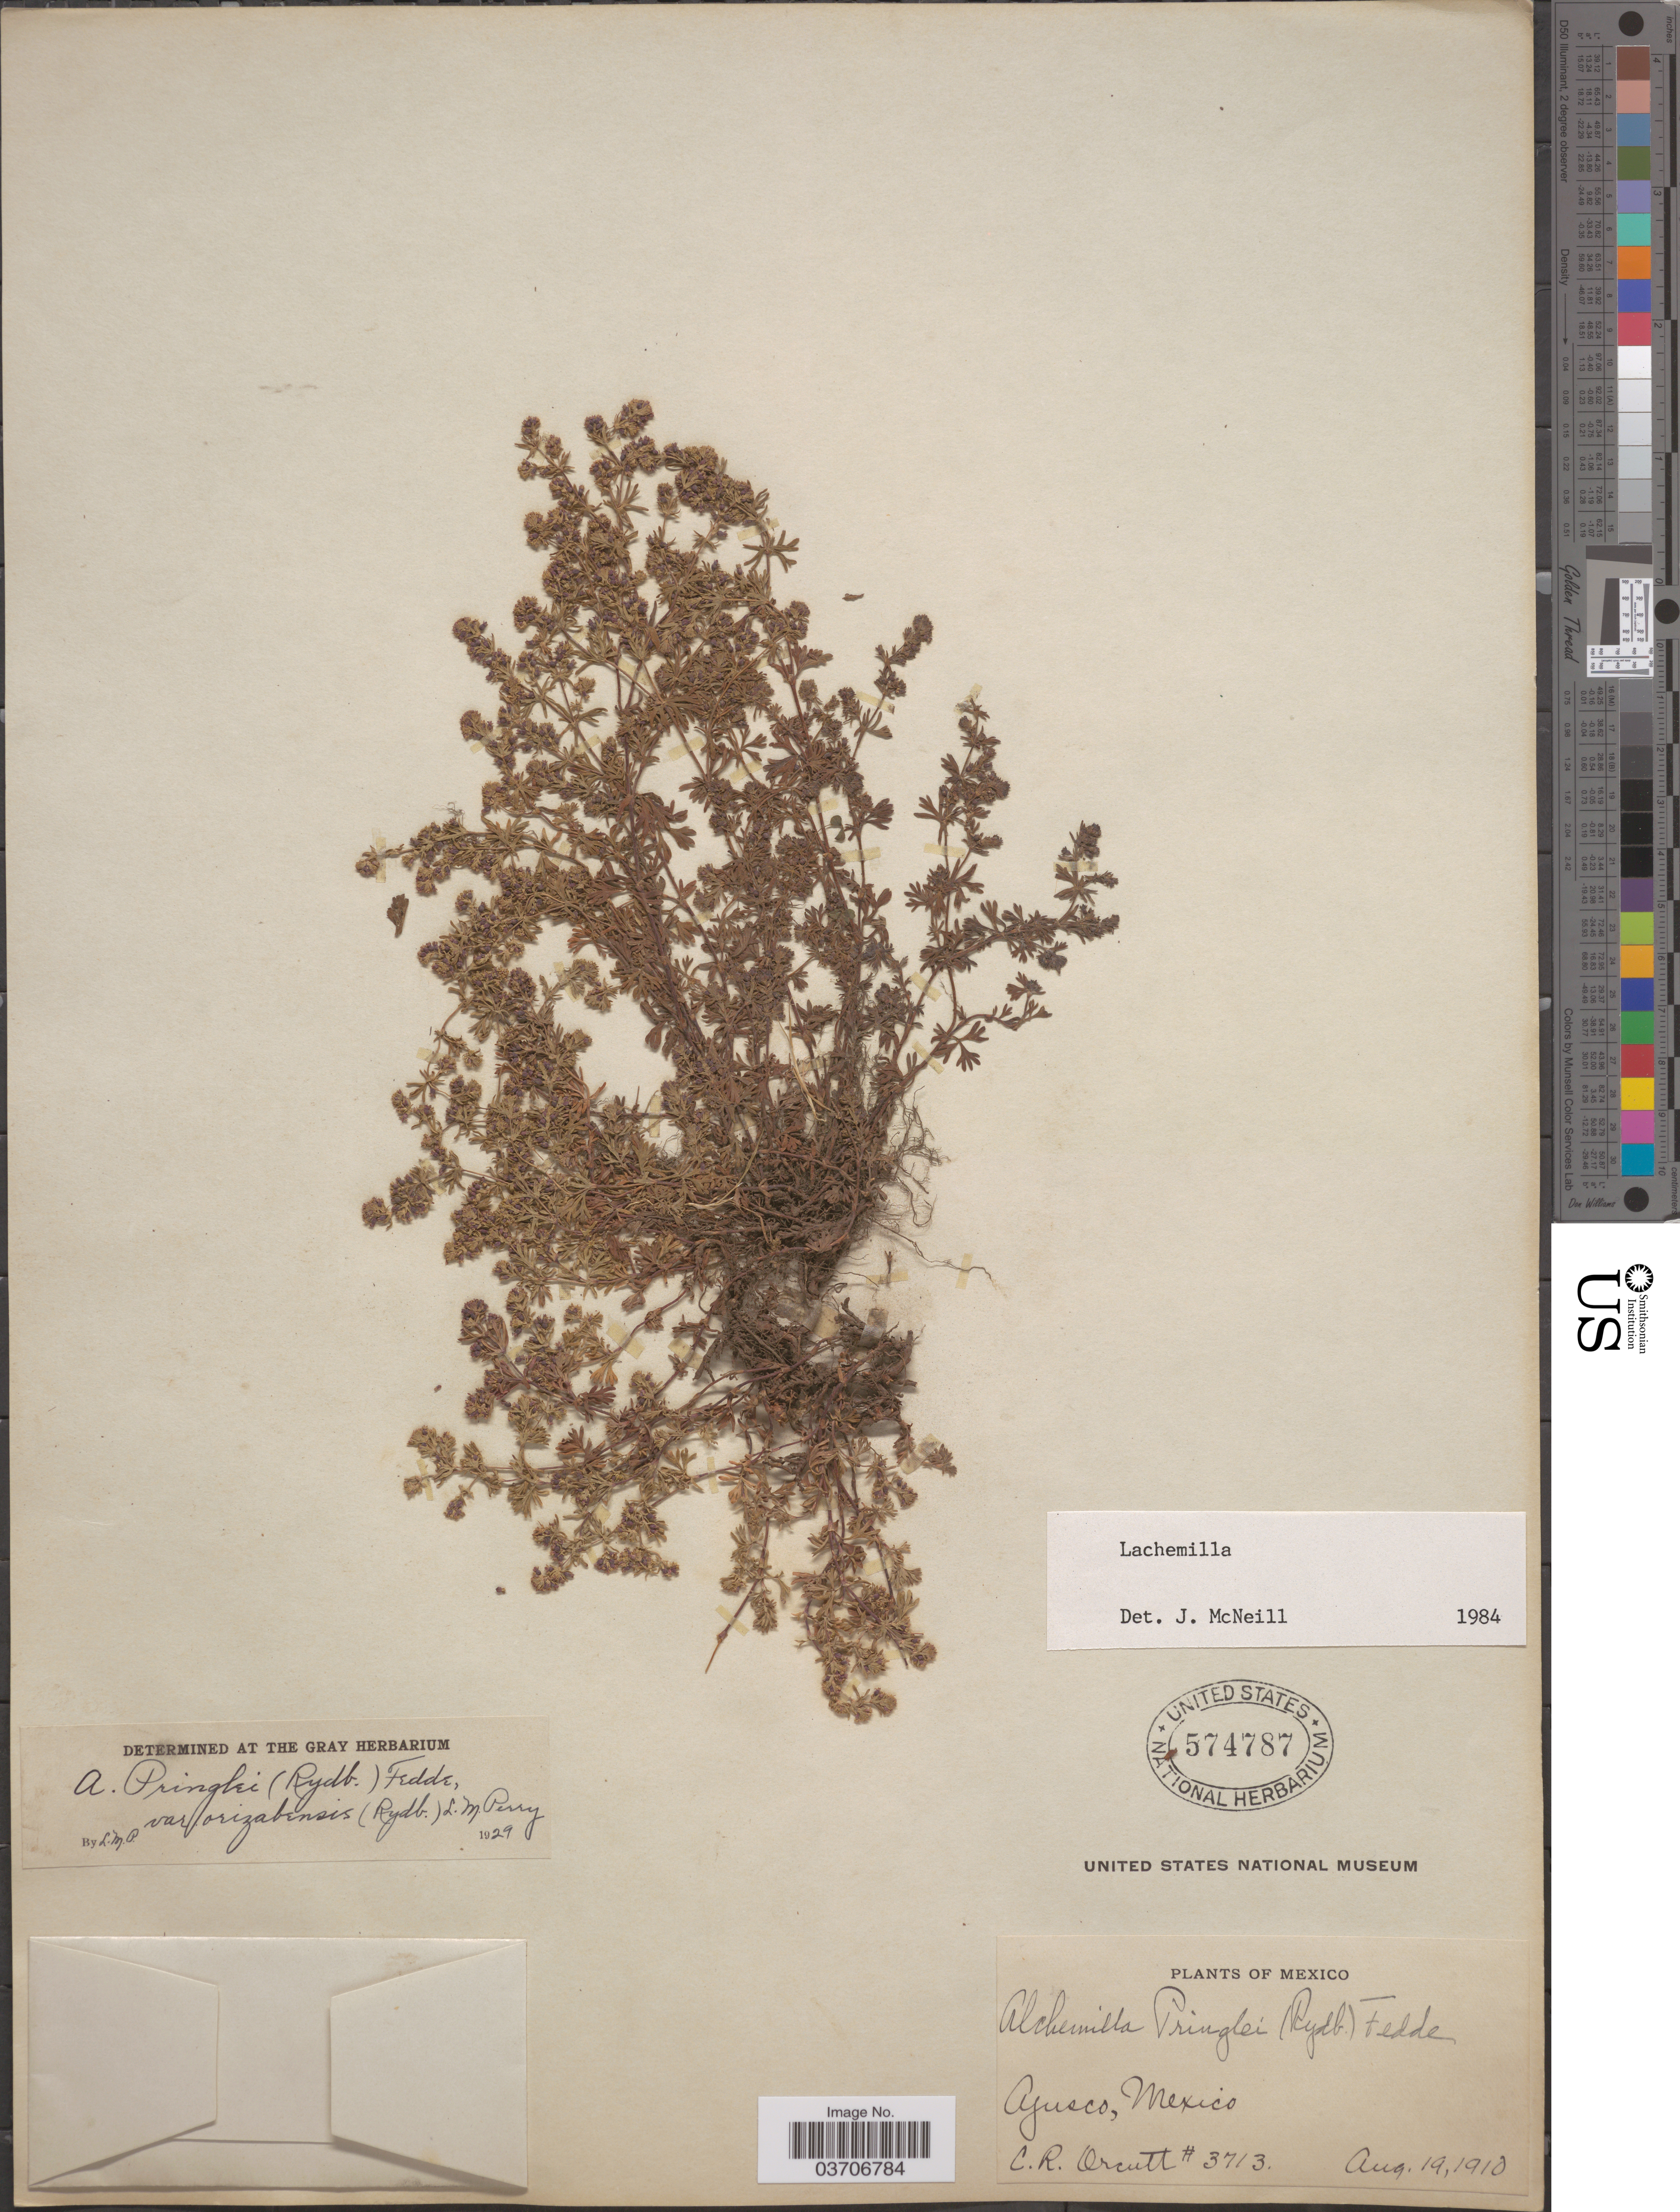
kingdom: Plantae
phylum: Tracheophyta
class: Magnoliopsida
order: Rosales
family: Rosaceae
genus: Lachemilla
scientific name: Lachemilla sp.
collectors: C. R. Orcutt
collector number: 3713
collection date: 1910-08-19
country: Mexico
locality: Ajusco.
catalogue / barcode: US 574787